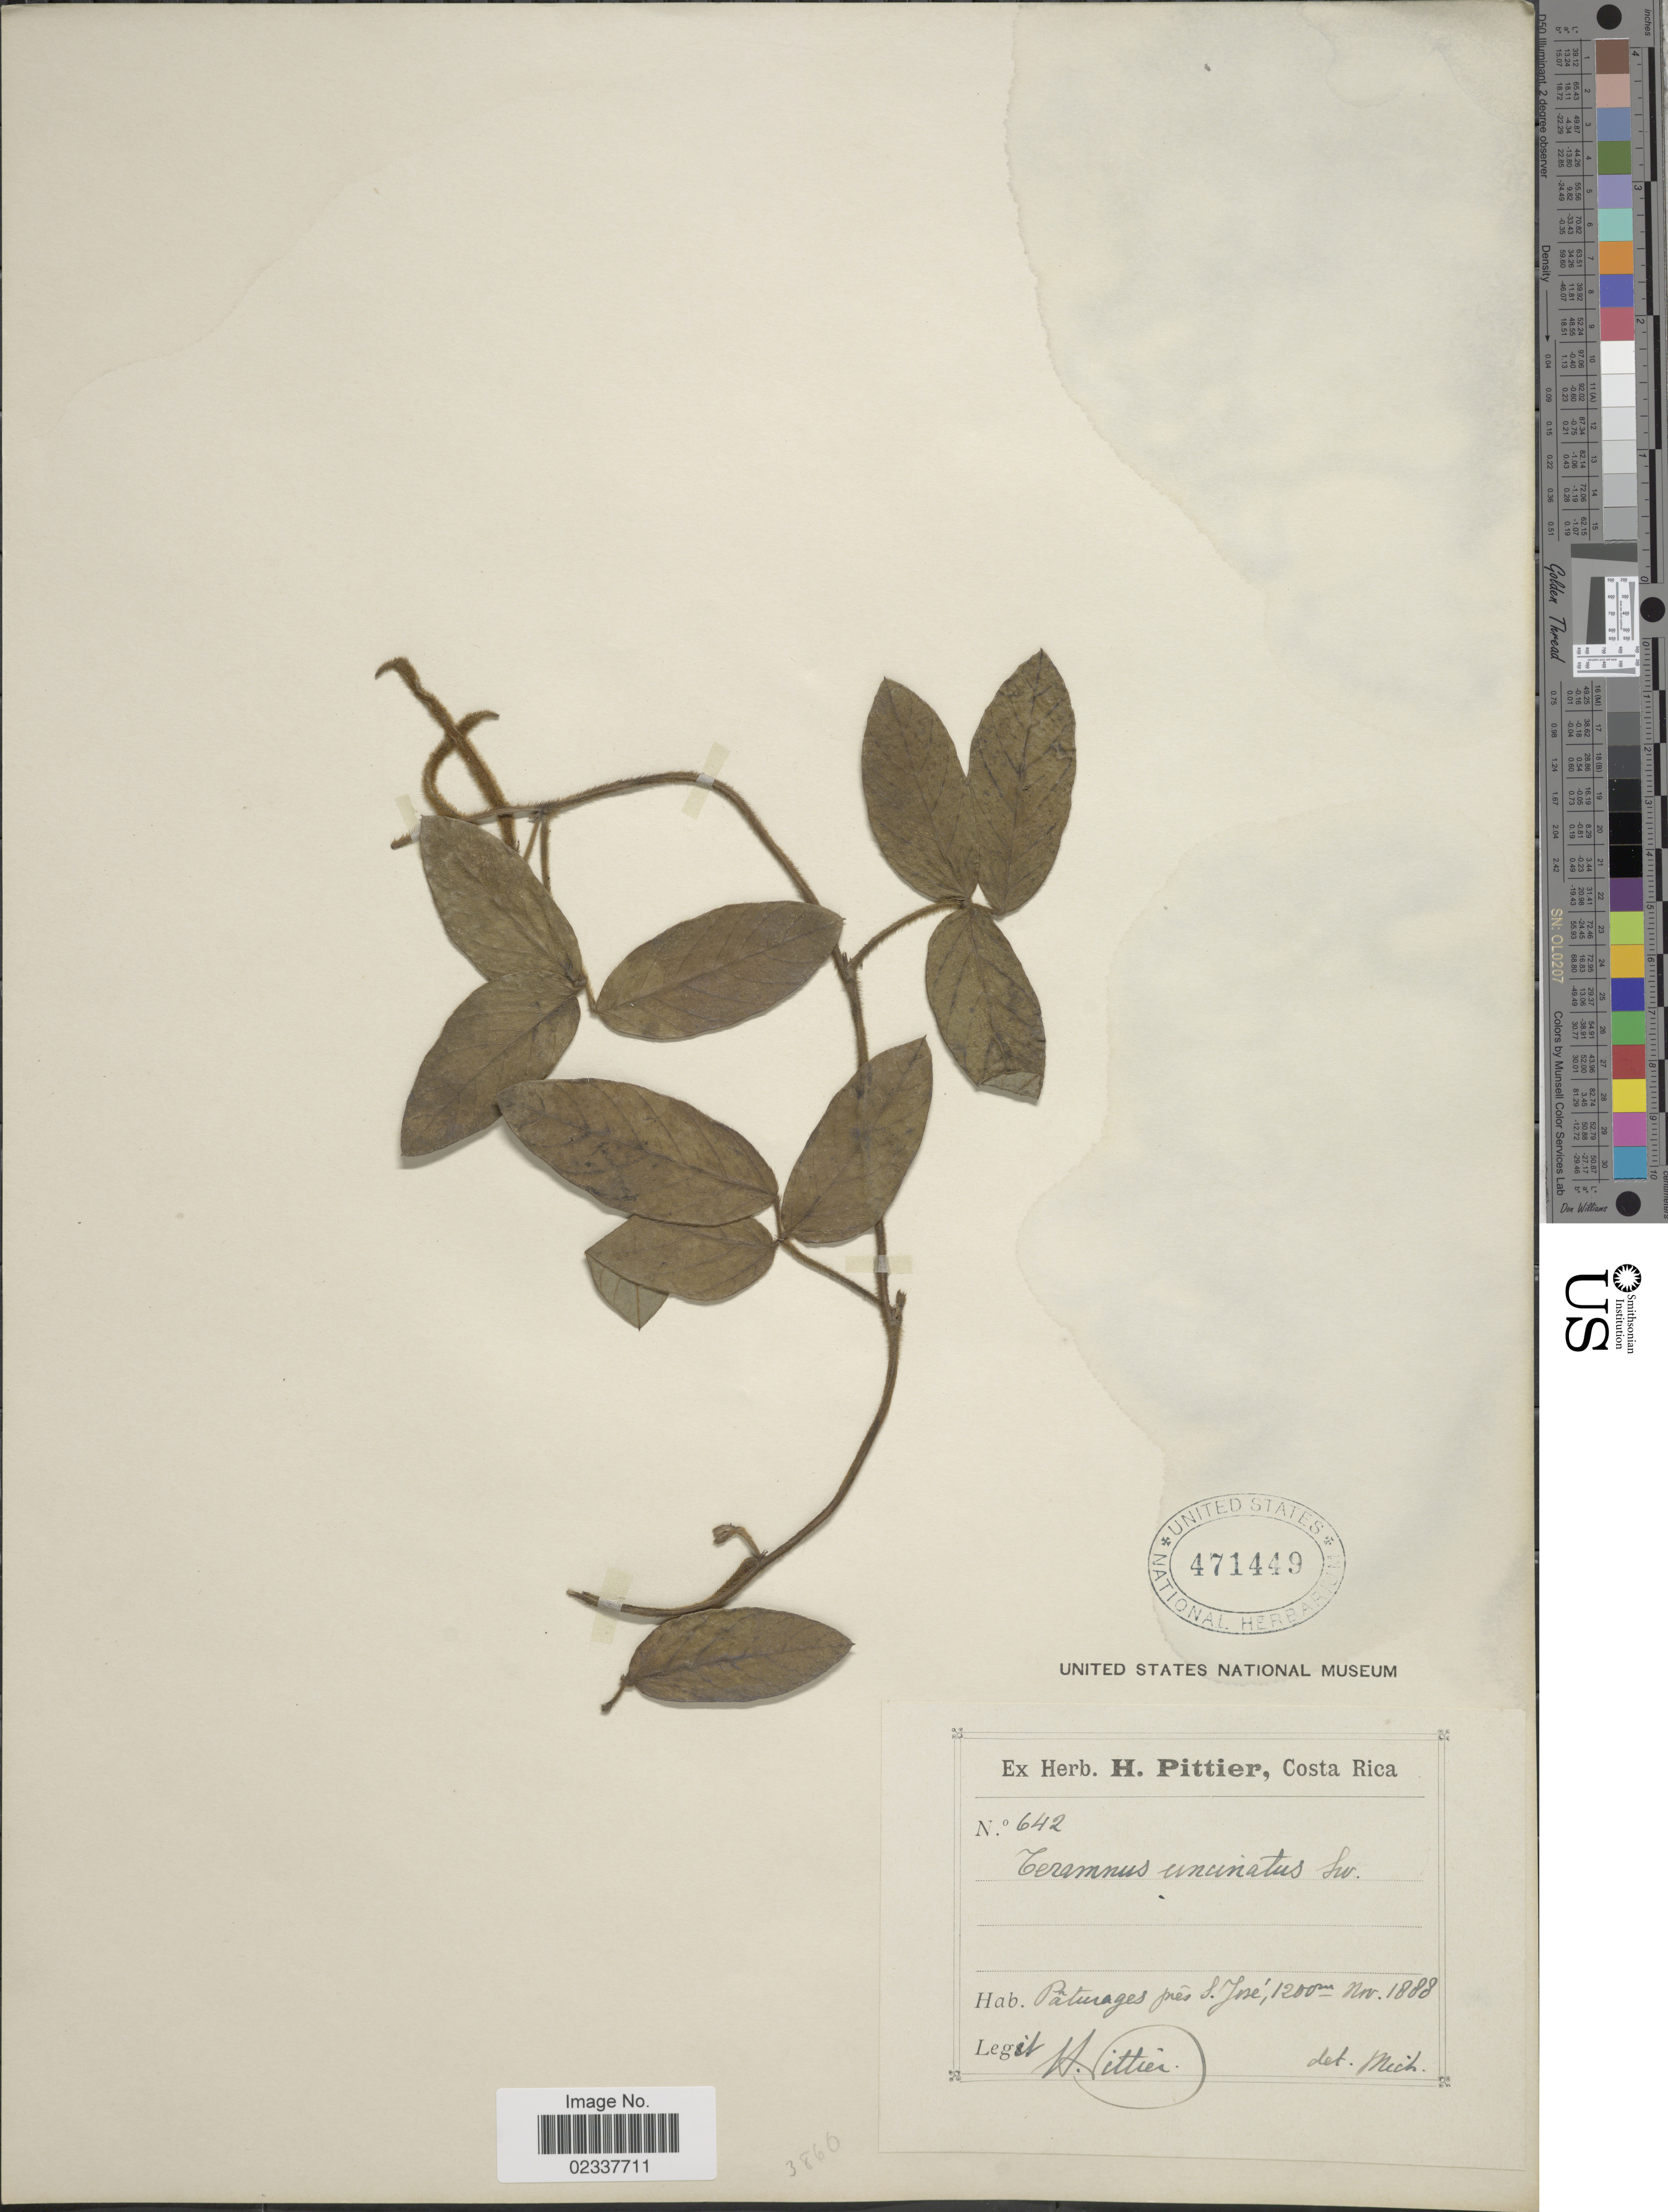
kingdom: Plantae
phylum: Tracheophyta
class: Magnoliopsida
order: Fabales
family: Fabaceae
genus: Teramnus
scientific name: Teramnus uncinatus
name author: (L.) Sw.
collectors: H. F. Pittier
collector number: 642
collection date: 1888-11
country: Costa Rica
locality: Paturages pres S. Jose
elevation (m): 1200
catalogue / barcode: US 471449